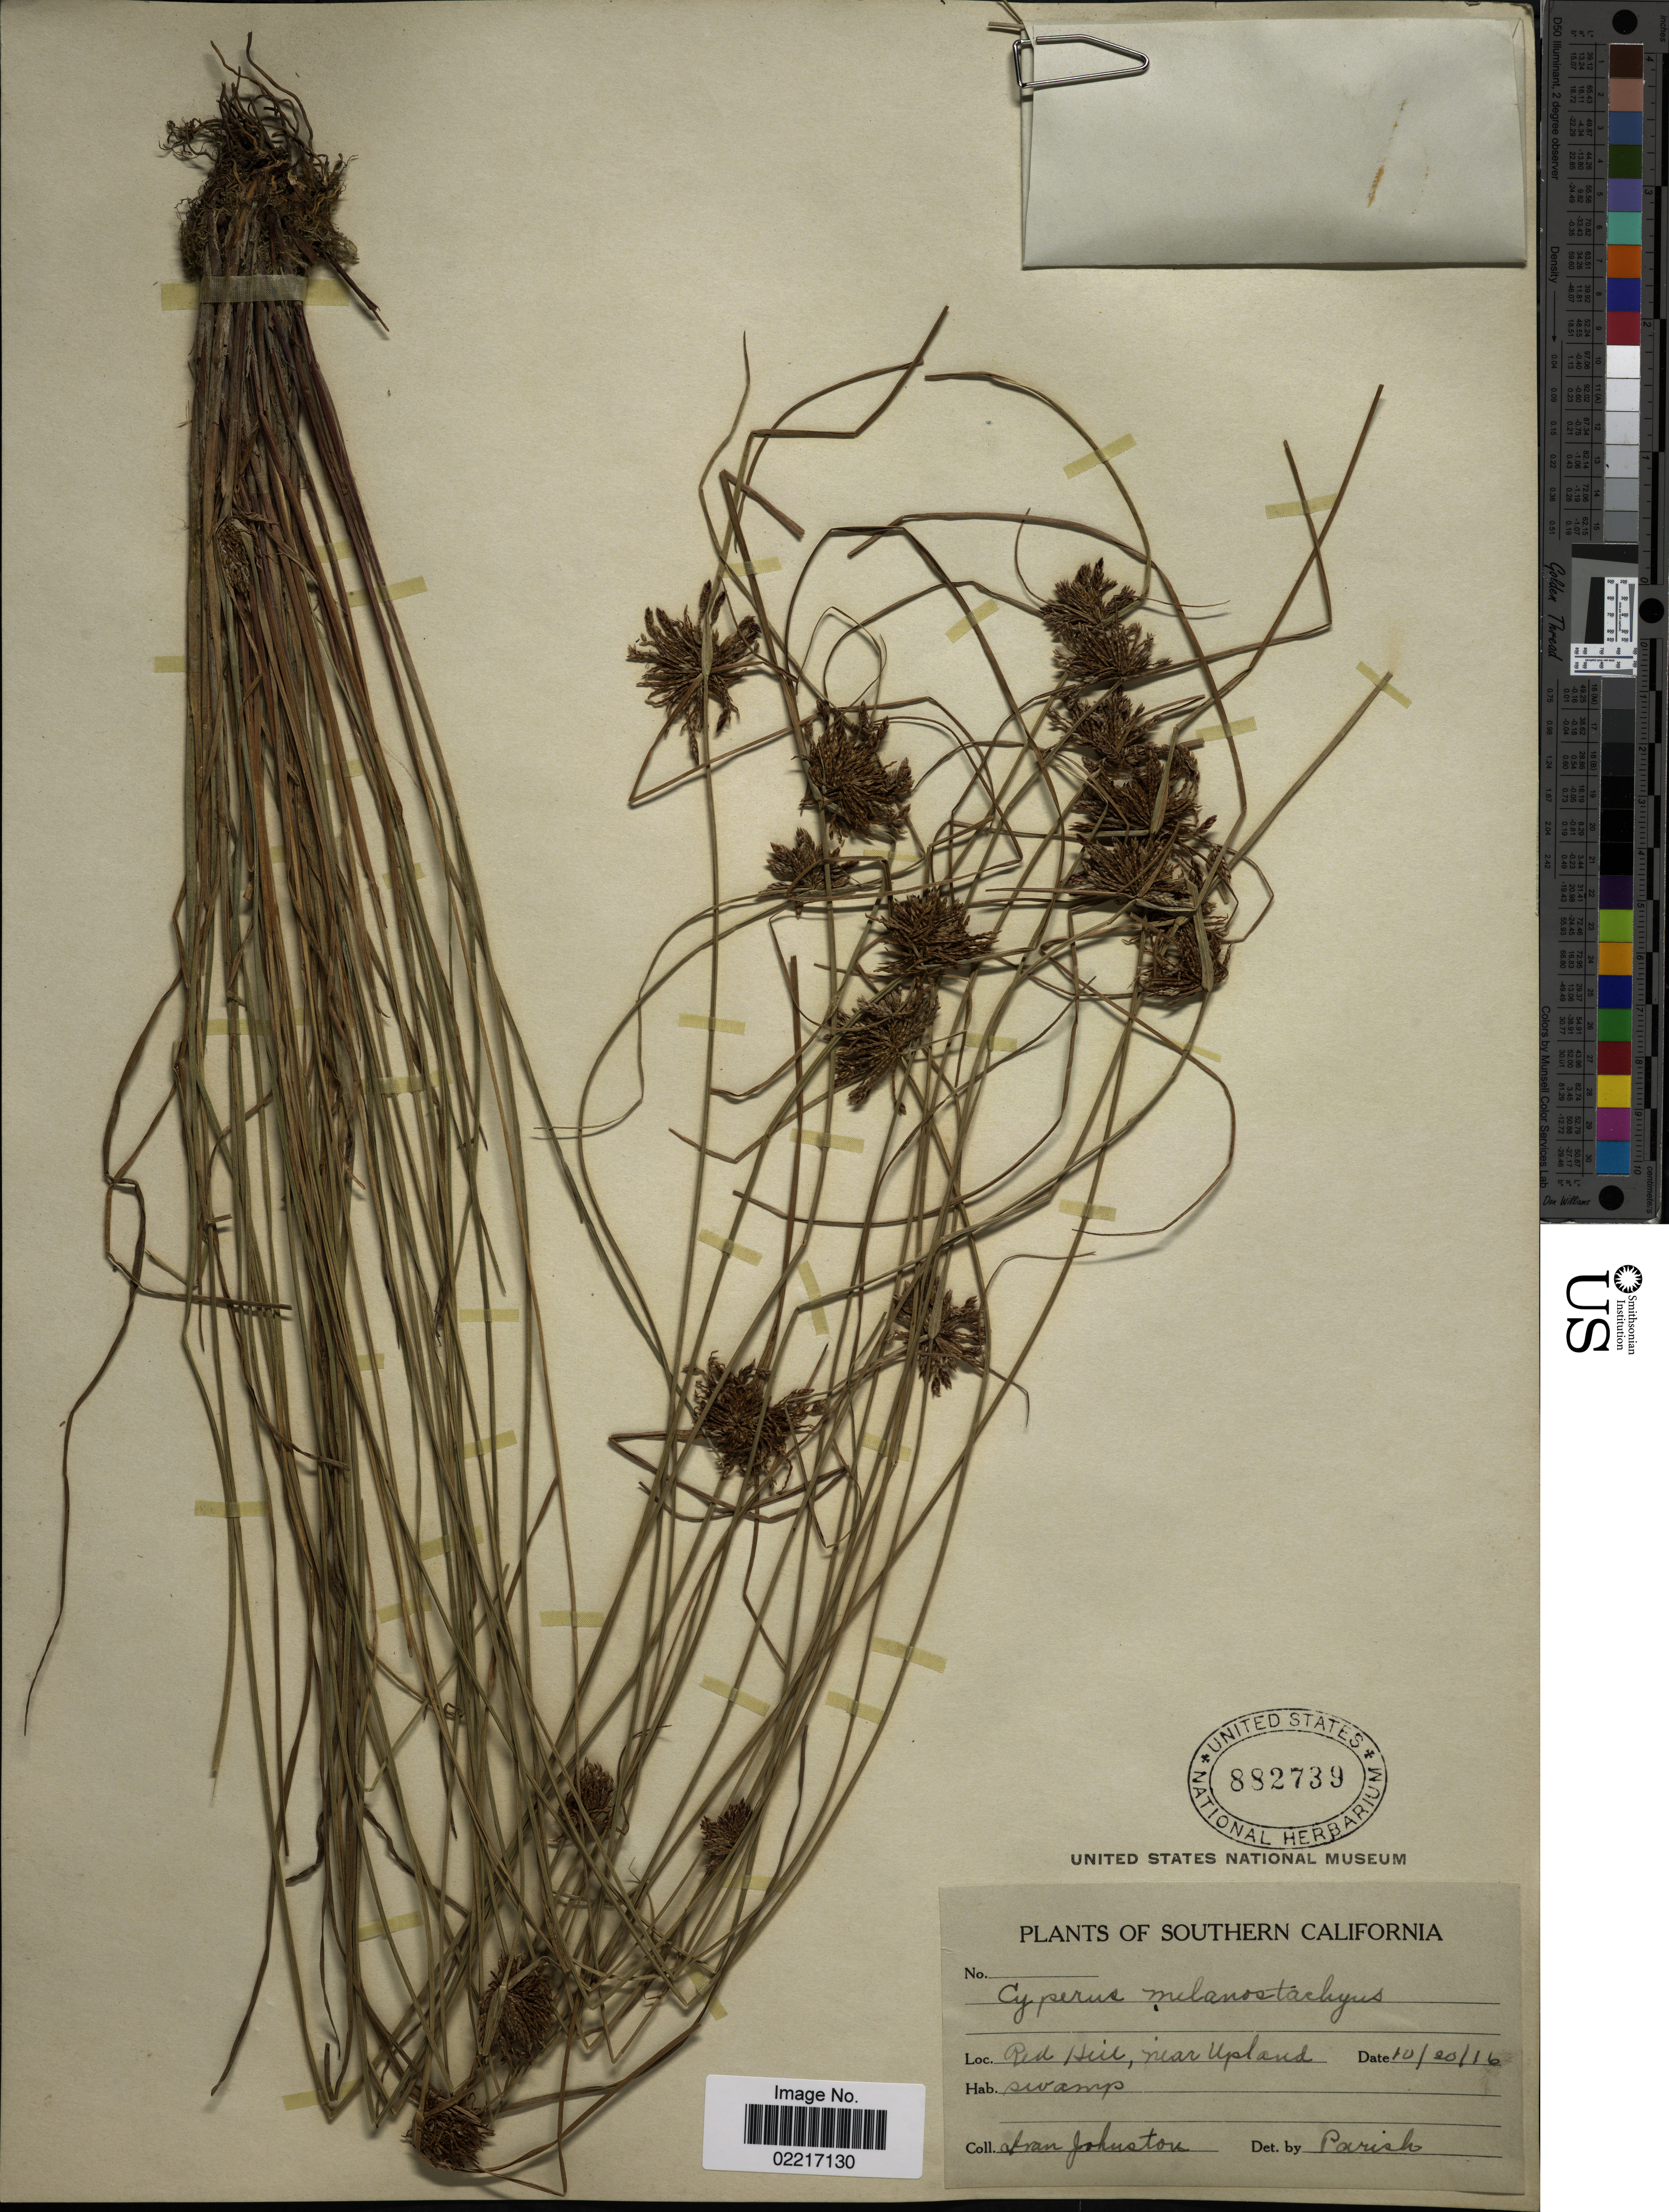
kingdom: Plantae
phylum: Tracheophyta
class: Liliopsida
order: Poales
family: Cyperaceae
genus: Cyperus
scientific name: Cyperus niger var. castaneus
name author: (S. Watson) Kük.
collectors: I.M. Johnston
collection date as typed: Transcribed d/m/y: 20/10/16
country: United States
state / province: California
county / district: San Bernardino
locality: Southern California, Red Hill, near Upland, swamp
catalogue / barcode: US 882739